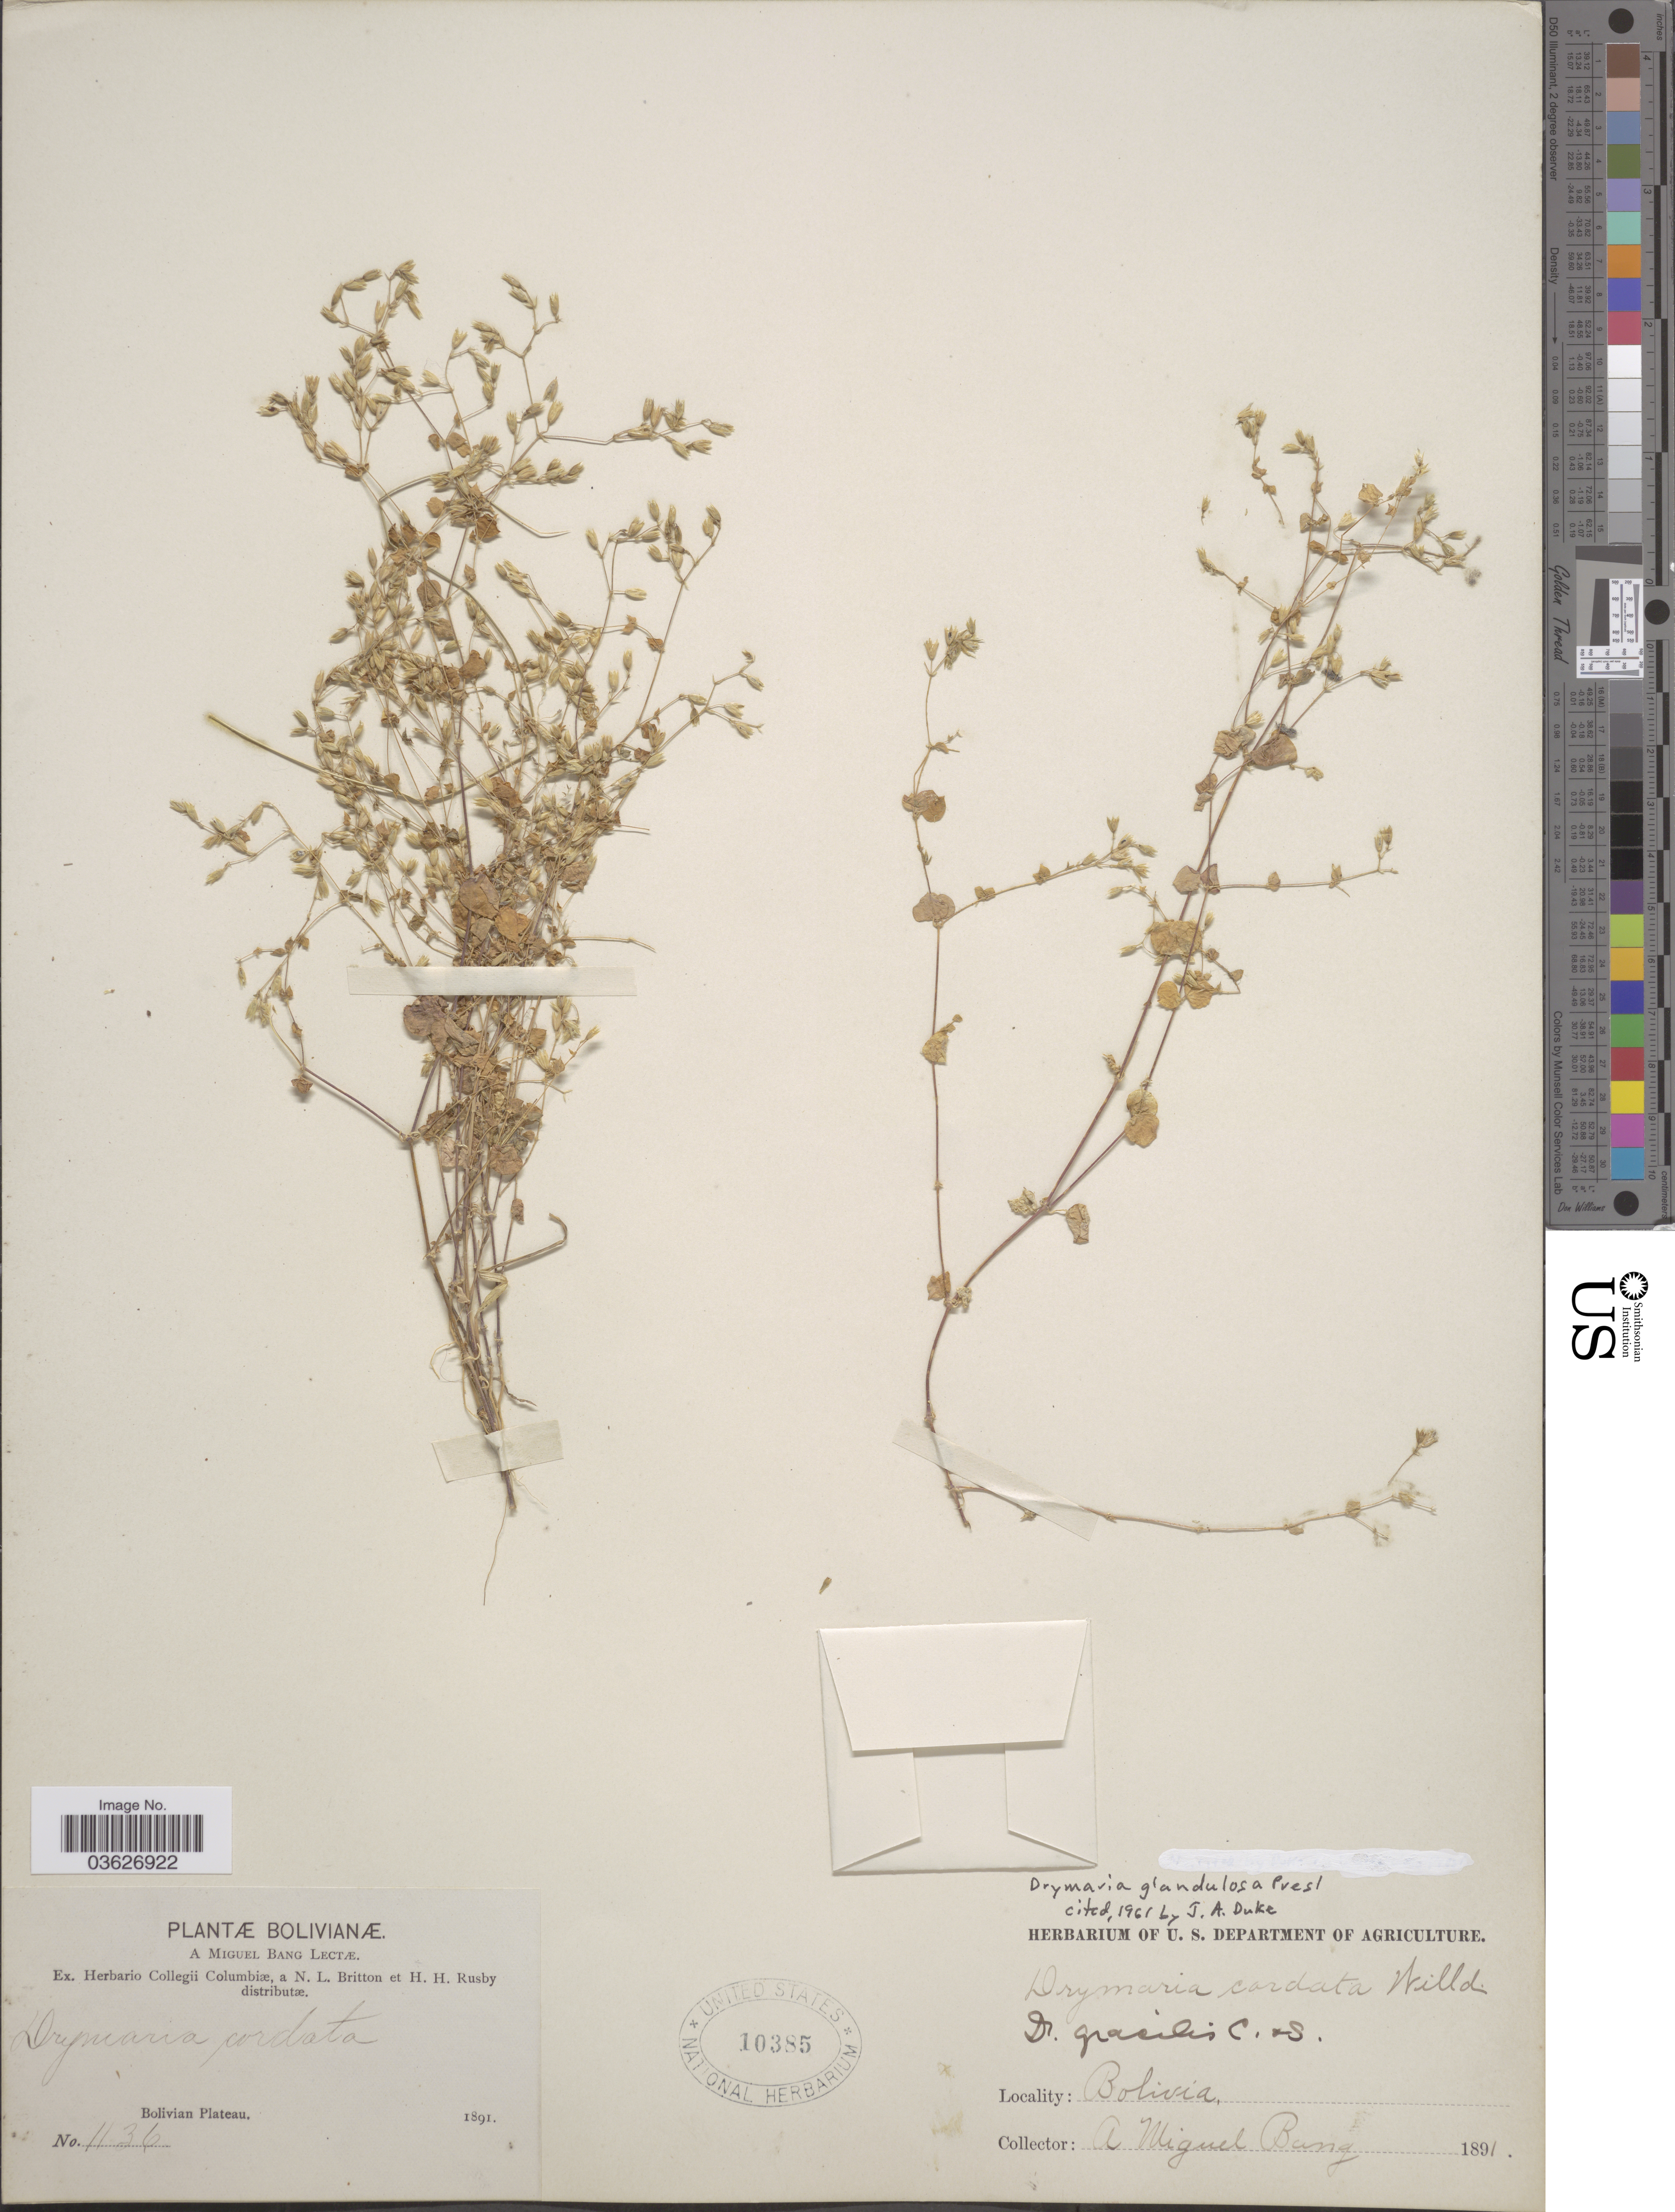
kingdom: Plantae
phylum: Tracheophyta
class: Magnoliopsida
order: Caryophyllales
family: Caryophyllaceae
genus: Drymaria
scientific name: Drymaria glandulosa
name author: Bartl.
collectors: M. Bang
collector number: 1136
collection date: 1891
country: Bolivia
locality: Bolivian Plateau.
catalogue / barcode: US 10385